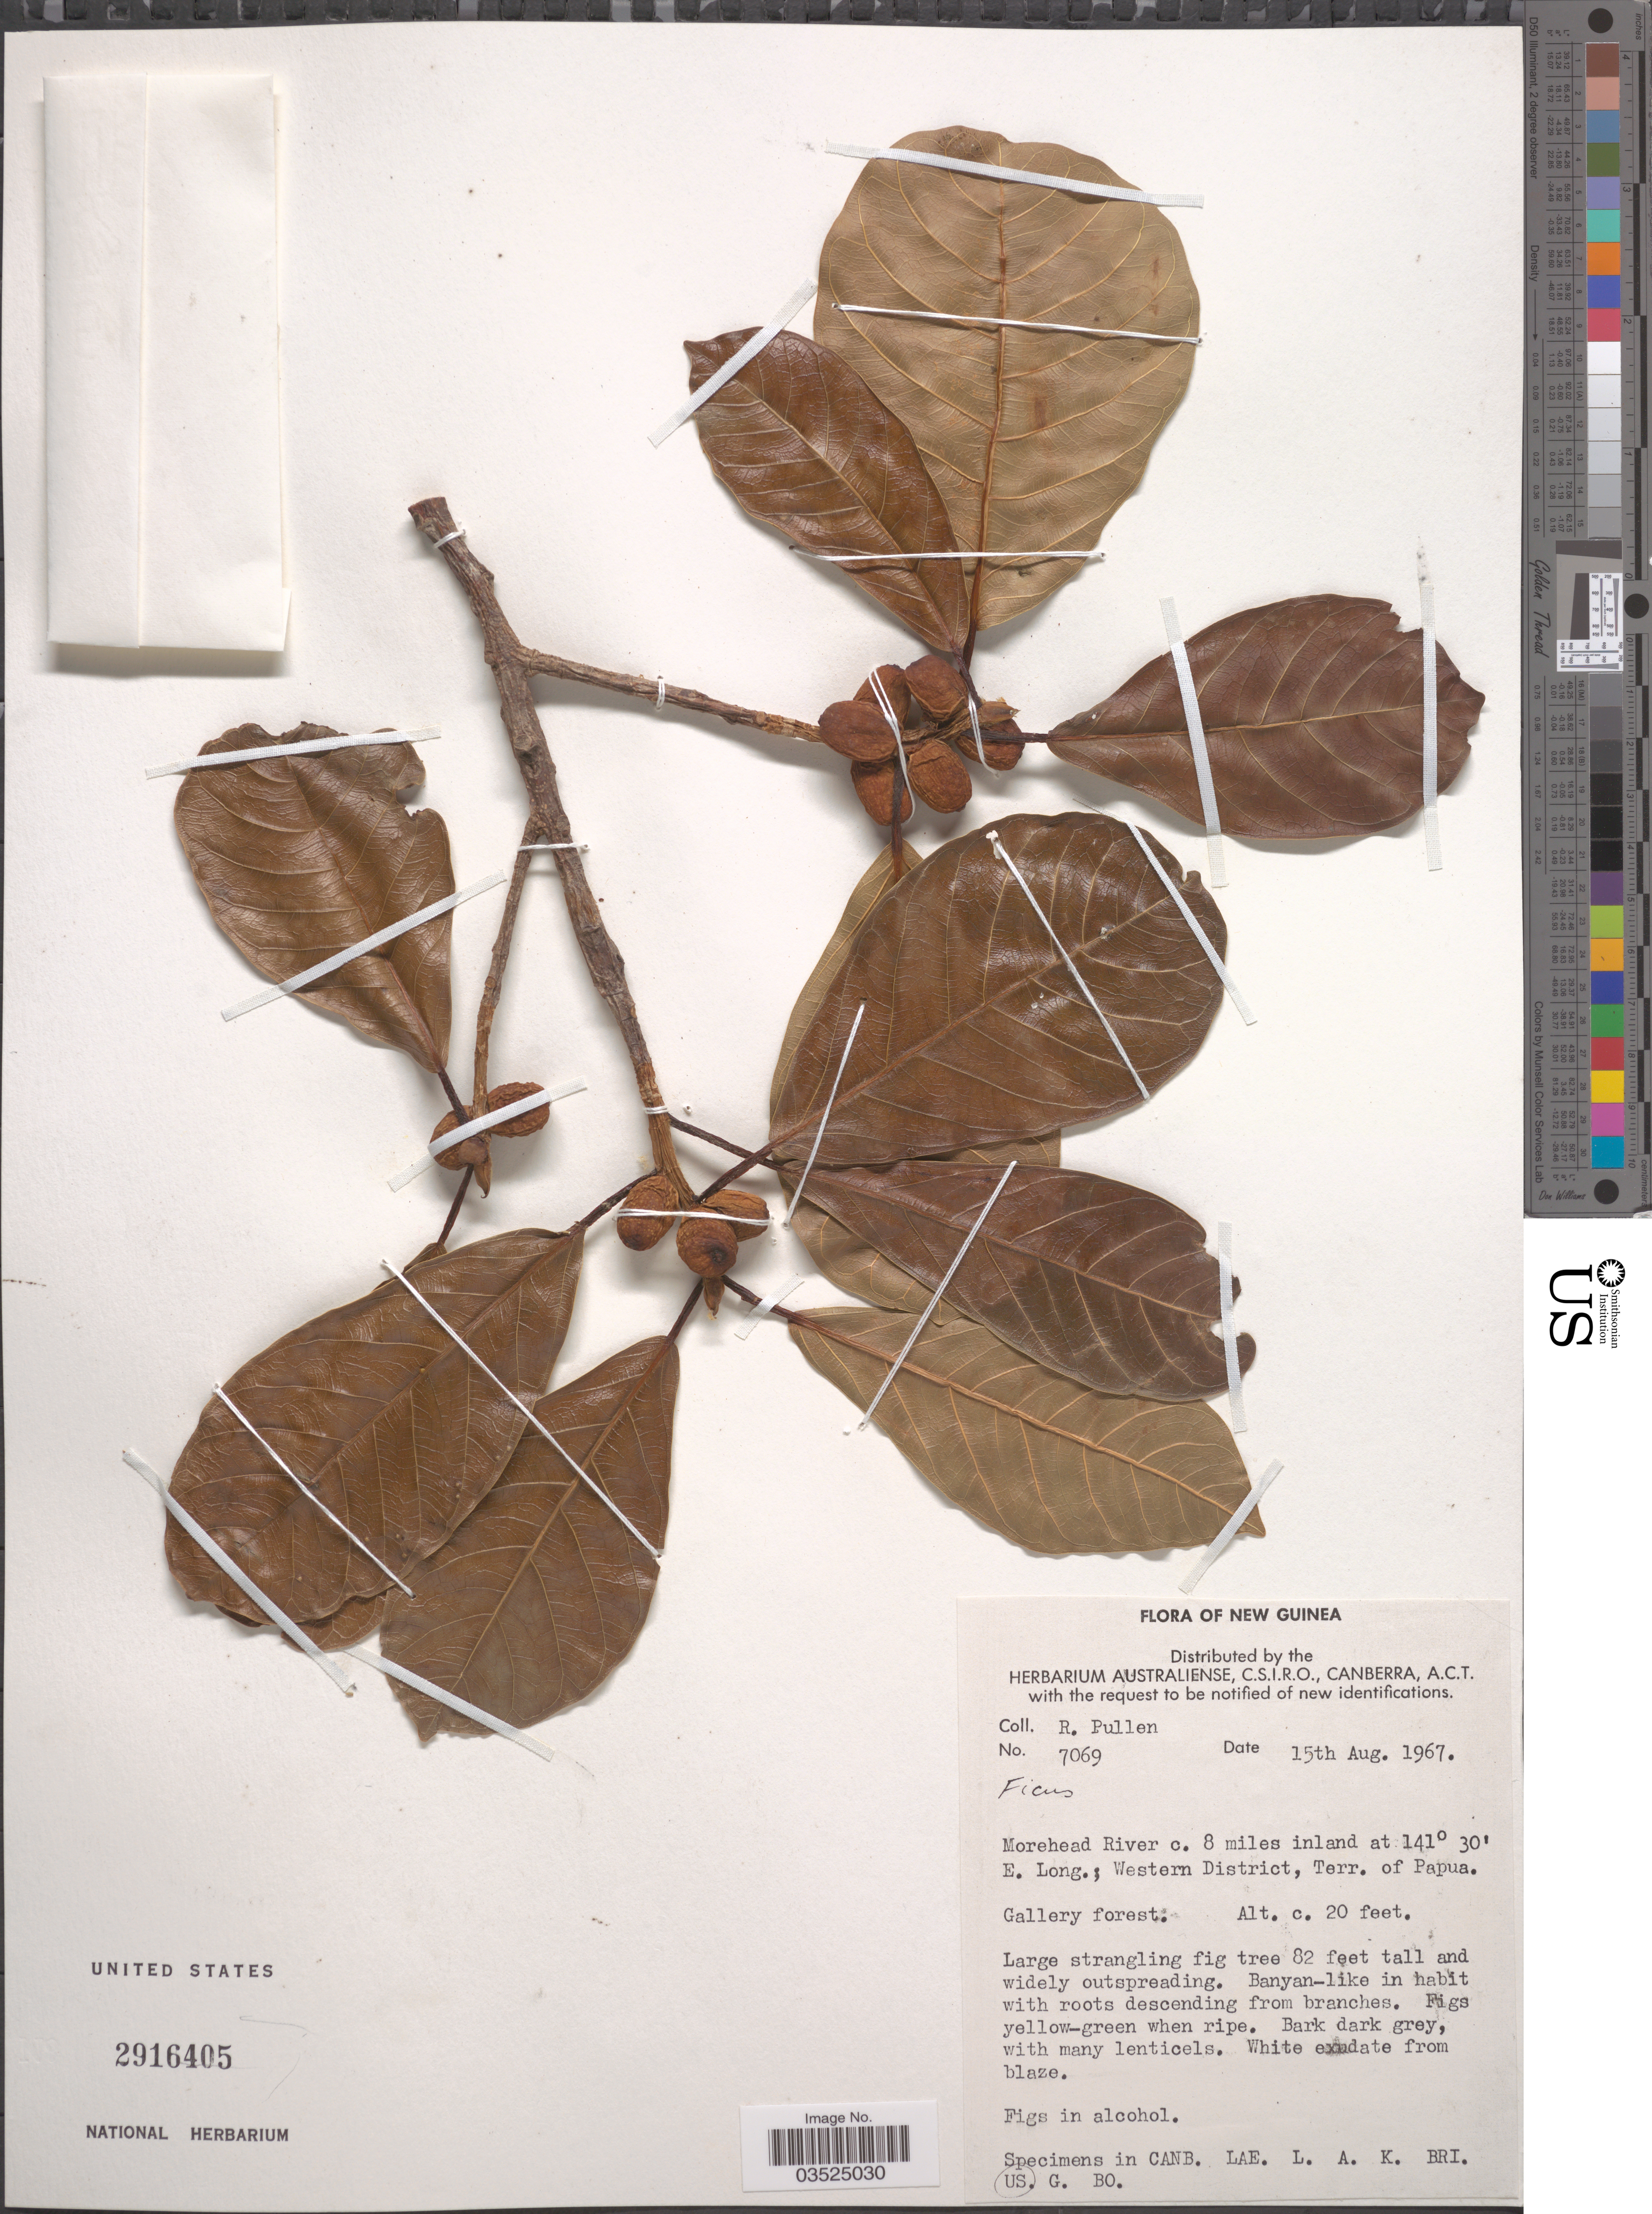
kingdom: Plantae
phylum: Tracheophyta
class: Magnoliopsida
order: Rosales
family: Moraceae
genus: Ficus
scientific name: Ficus sp.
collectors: R. Pullen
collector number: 7069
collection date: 1967-08-15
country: Papua New Guinea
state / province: Manus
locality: New Guinea. Morehead River c. 8 miles inland; Western District, Terr. of Papua.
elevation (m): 6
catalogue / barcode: US 2916405